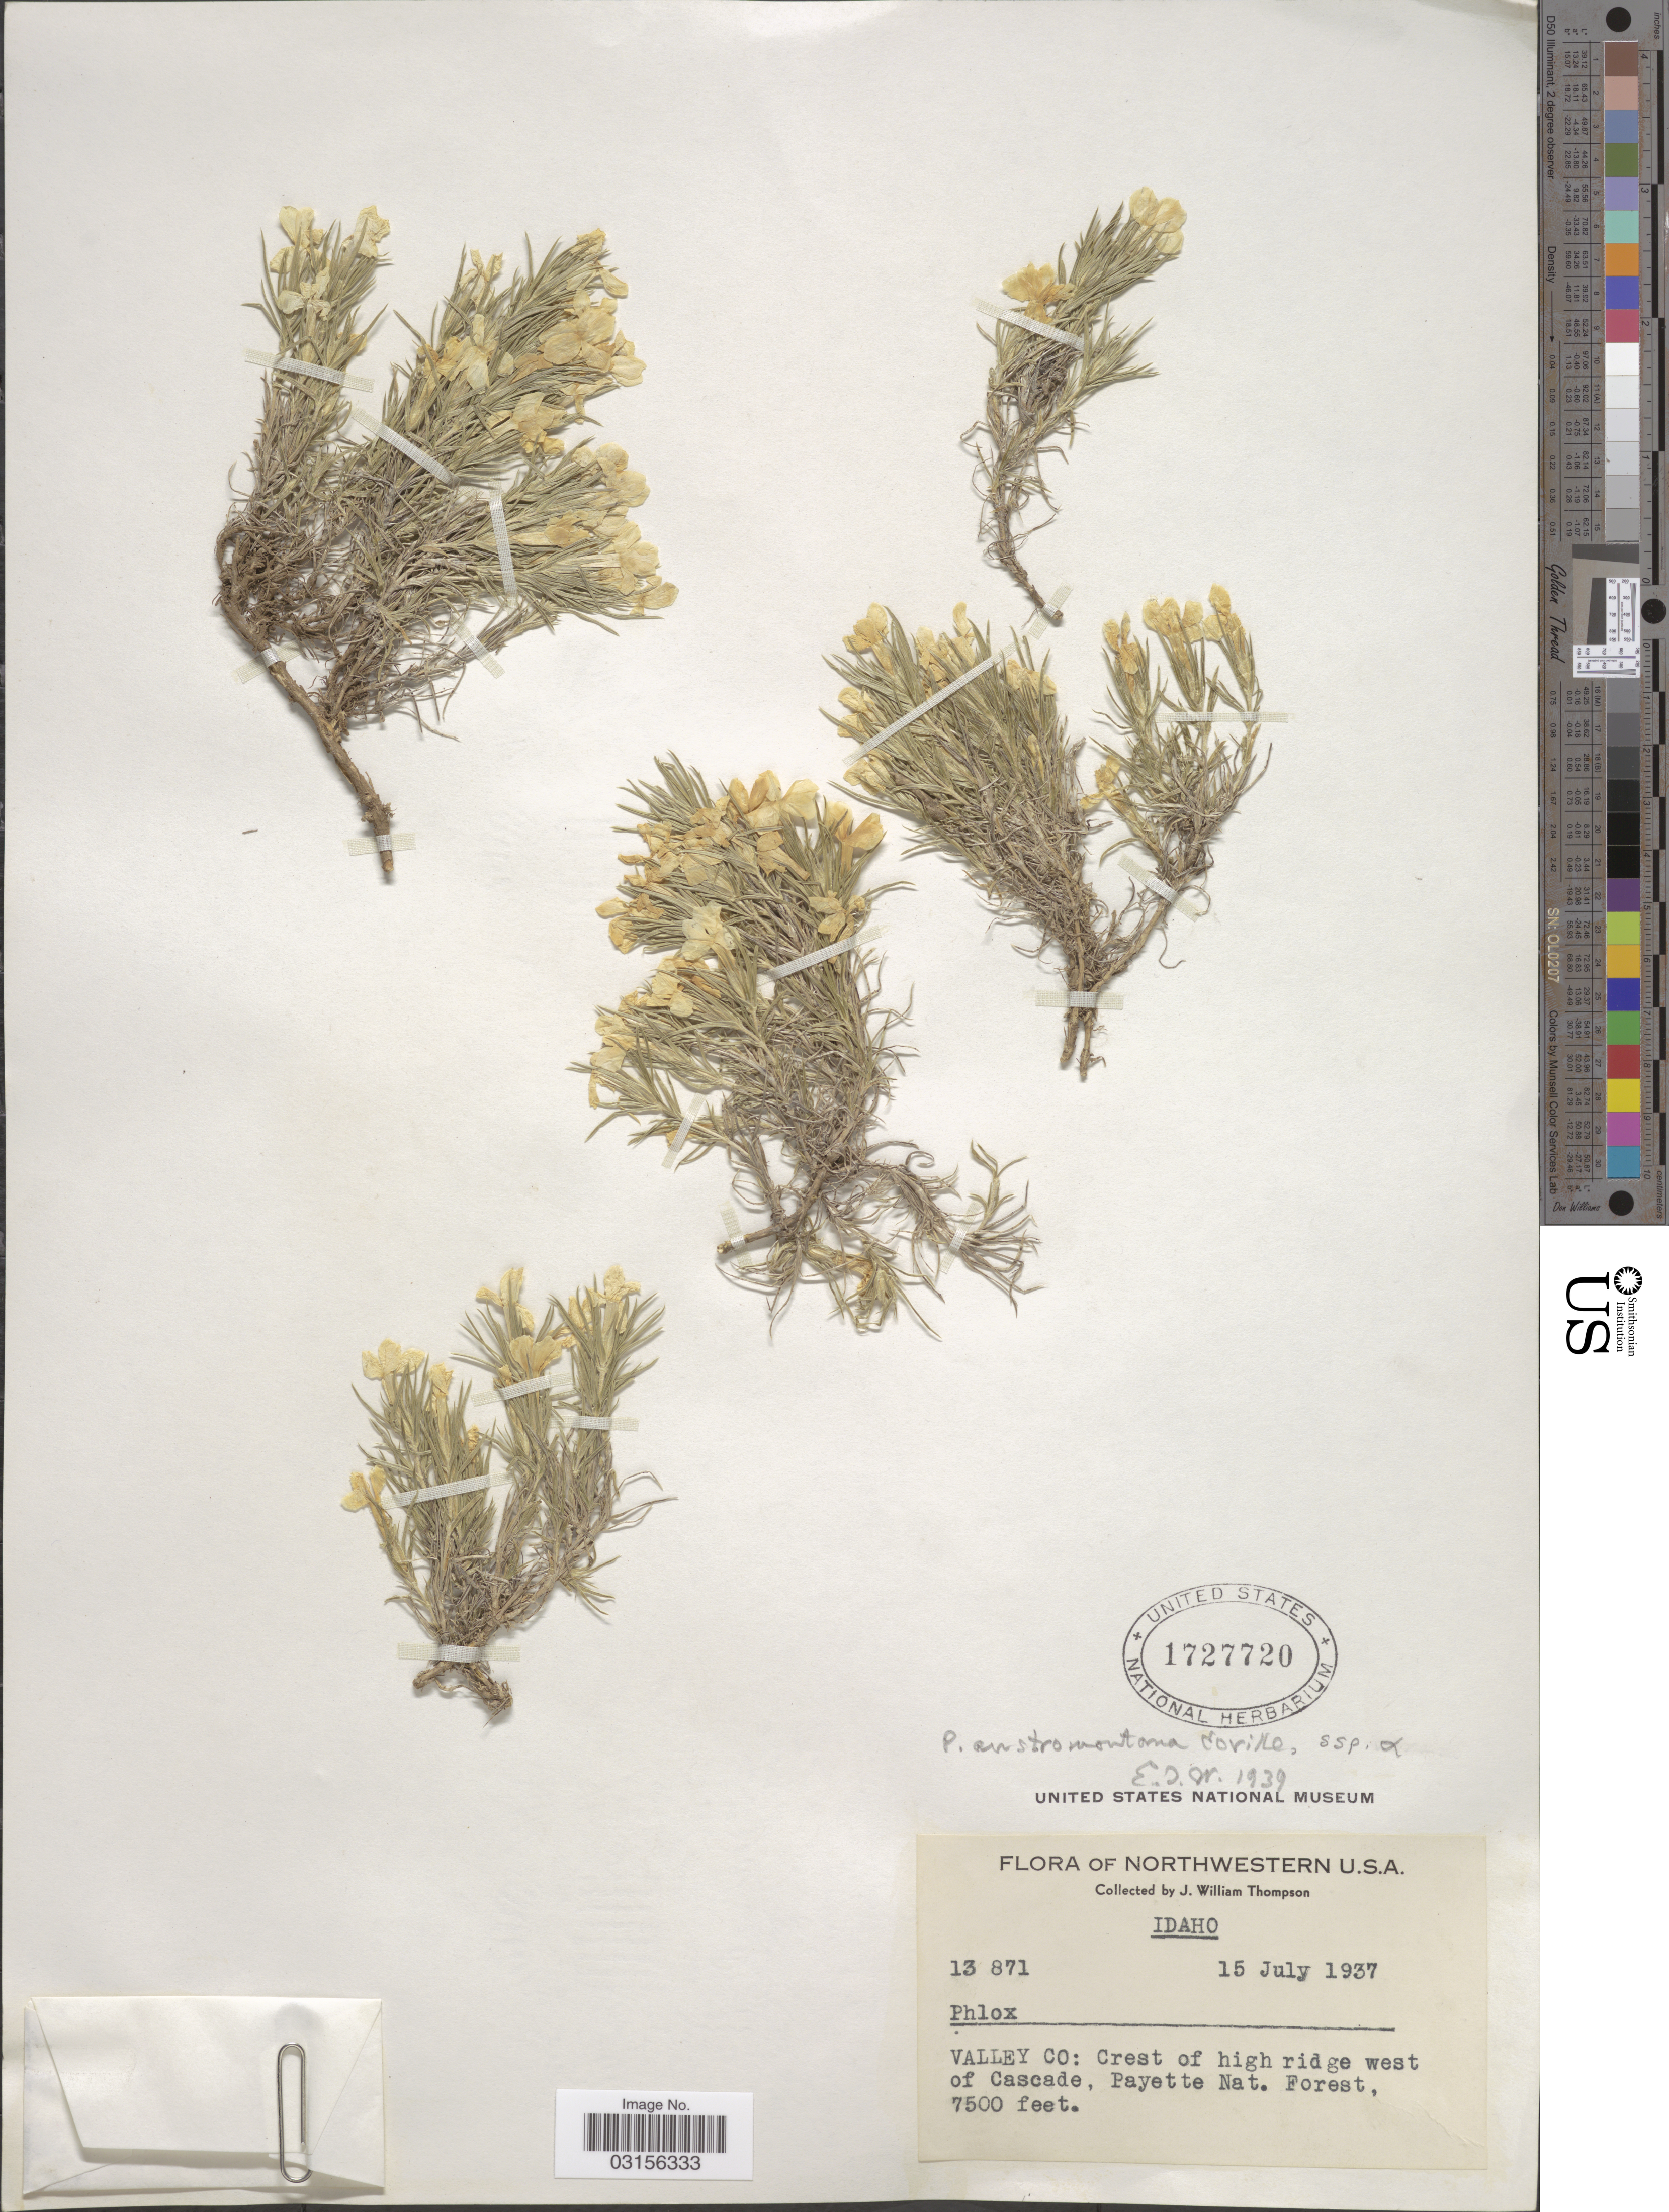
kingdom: Plantae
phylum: Tracheophyta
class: Magnoliopsida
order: Ericales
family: Polemoniaceae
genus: Phlox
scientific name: Phlox austromontana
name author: Coville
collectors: J. W. Thompson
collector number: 13871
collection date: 1937-07-15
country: United States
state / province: Idaho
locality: Northwestern U.S.A. Valley Co: Crest of high ridge west of Cascade, Payette Nat. Forest.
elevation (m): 2286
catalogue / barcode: US 1727720